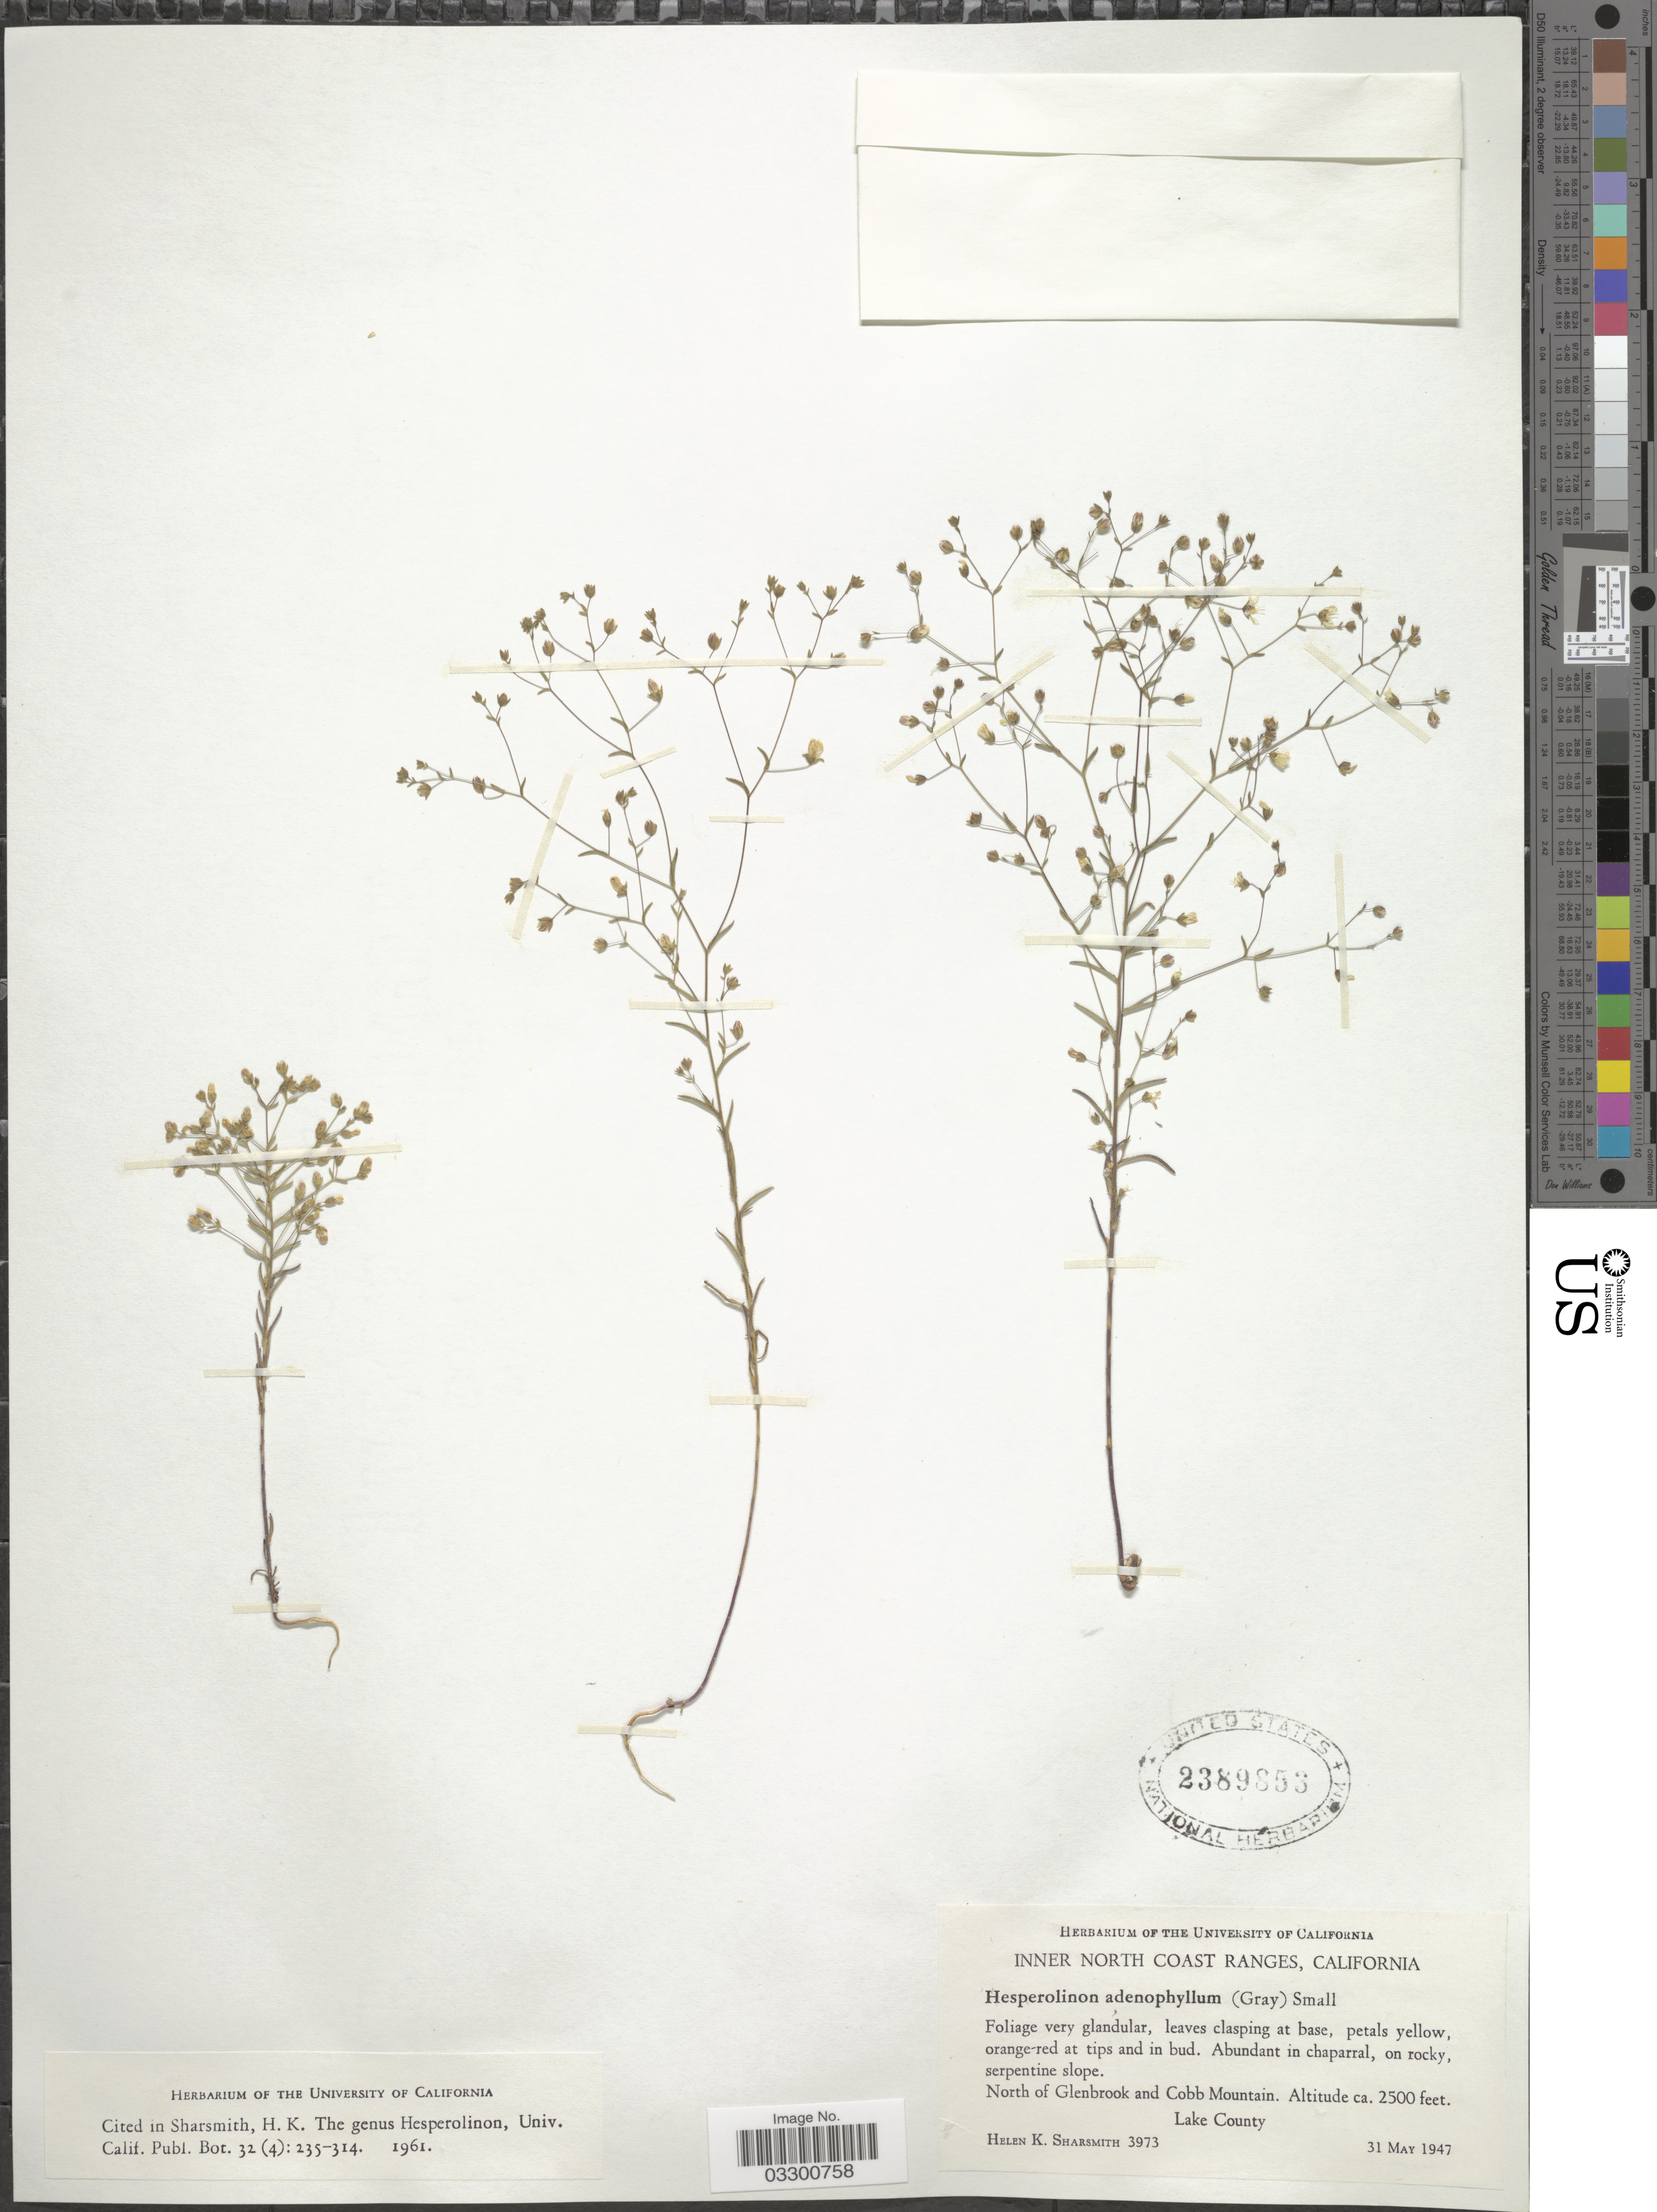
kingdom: Plantae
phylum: Tracheophyta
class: Magnoliopsida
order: Malpighiales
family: Linaceae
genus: Linum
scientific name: Linum adenophyllum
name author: A. Gray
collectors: H. Sharsmith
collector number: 3973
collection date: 1947-05-31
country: United States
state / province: California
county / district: Lake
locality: Inner North Coast Ranges, North of Glenbrook and Cobb Mountain. Lake County.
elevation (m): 762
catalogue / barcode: US 2389853